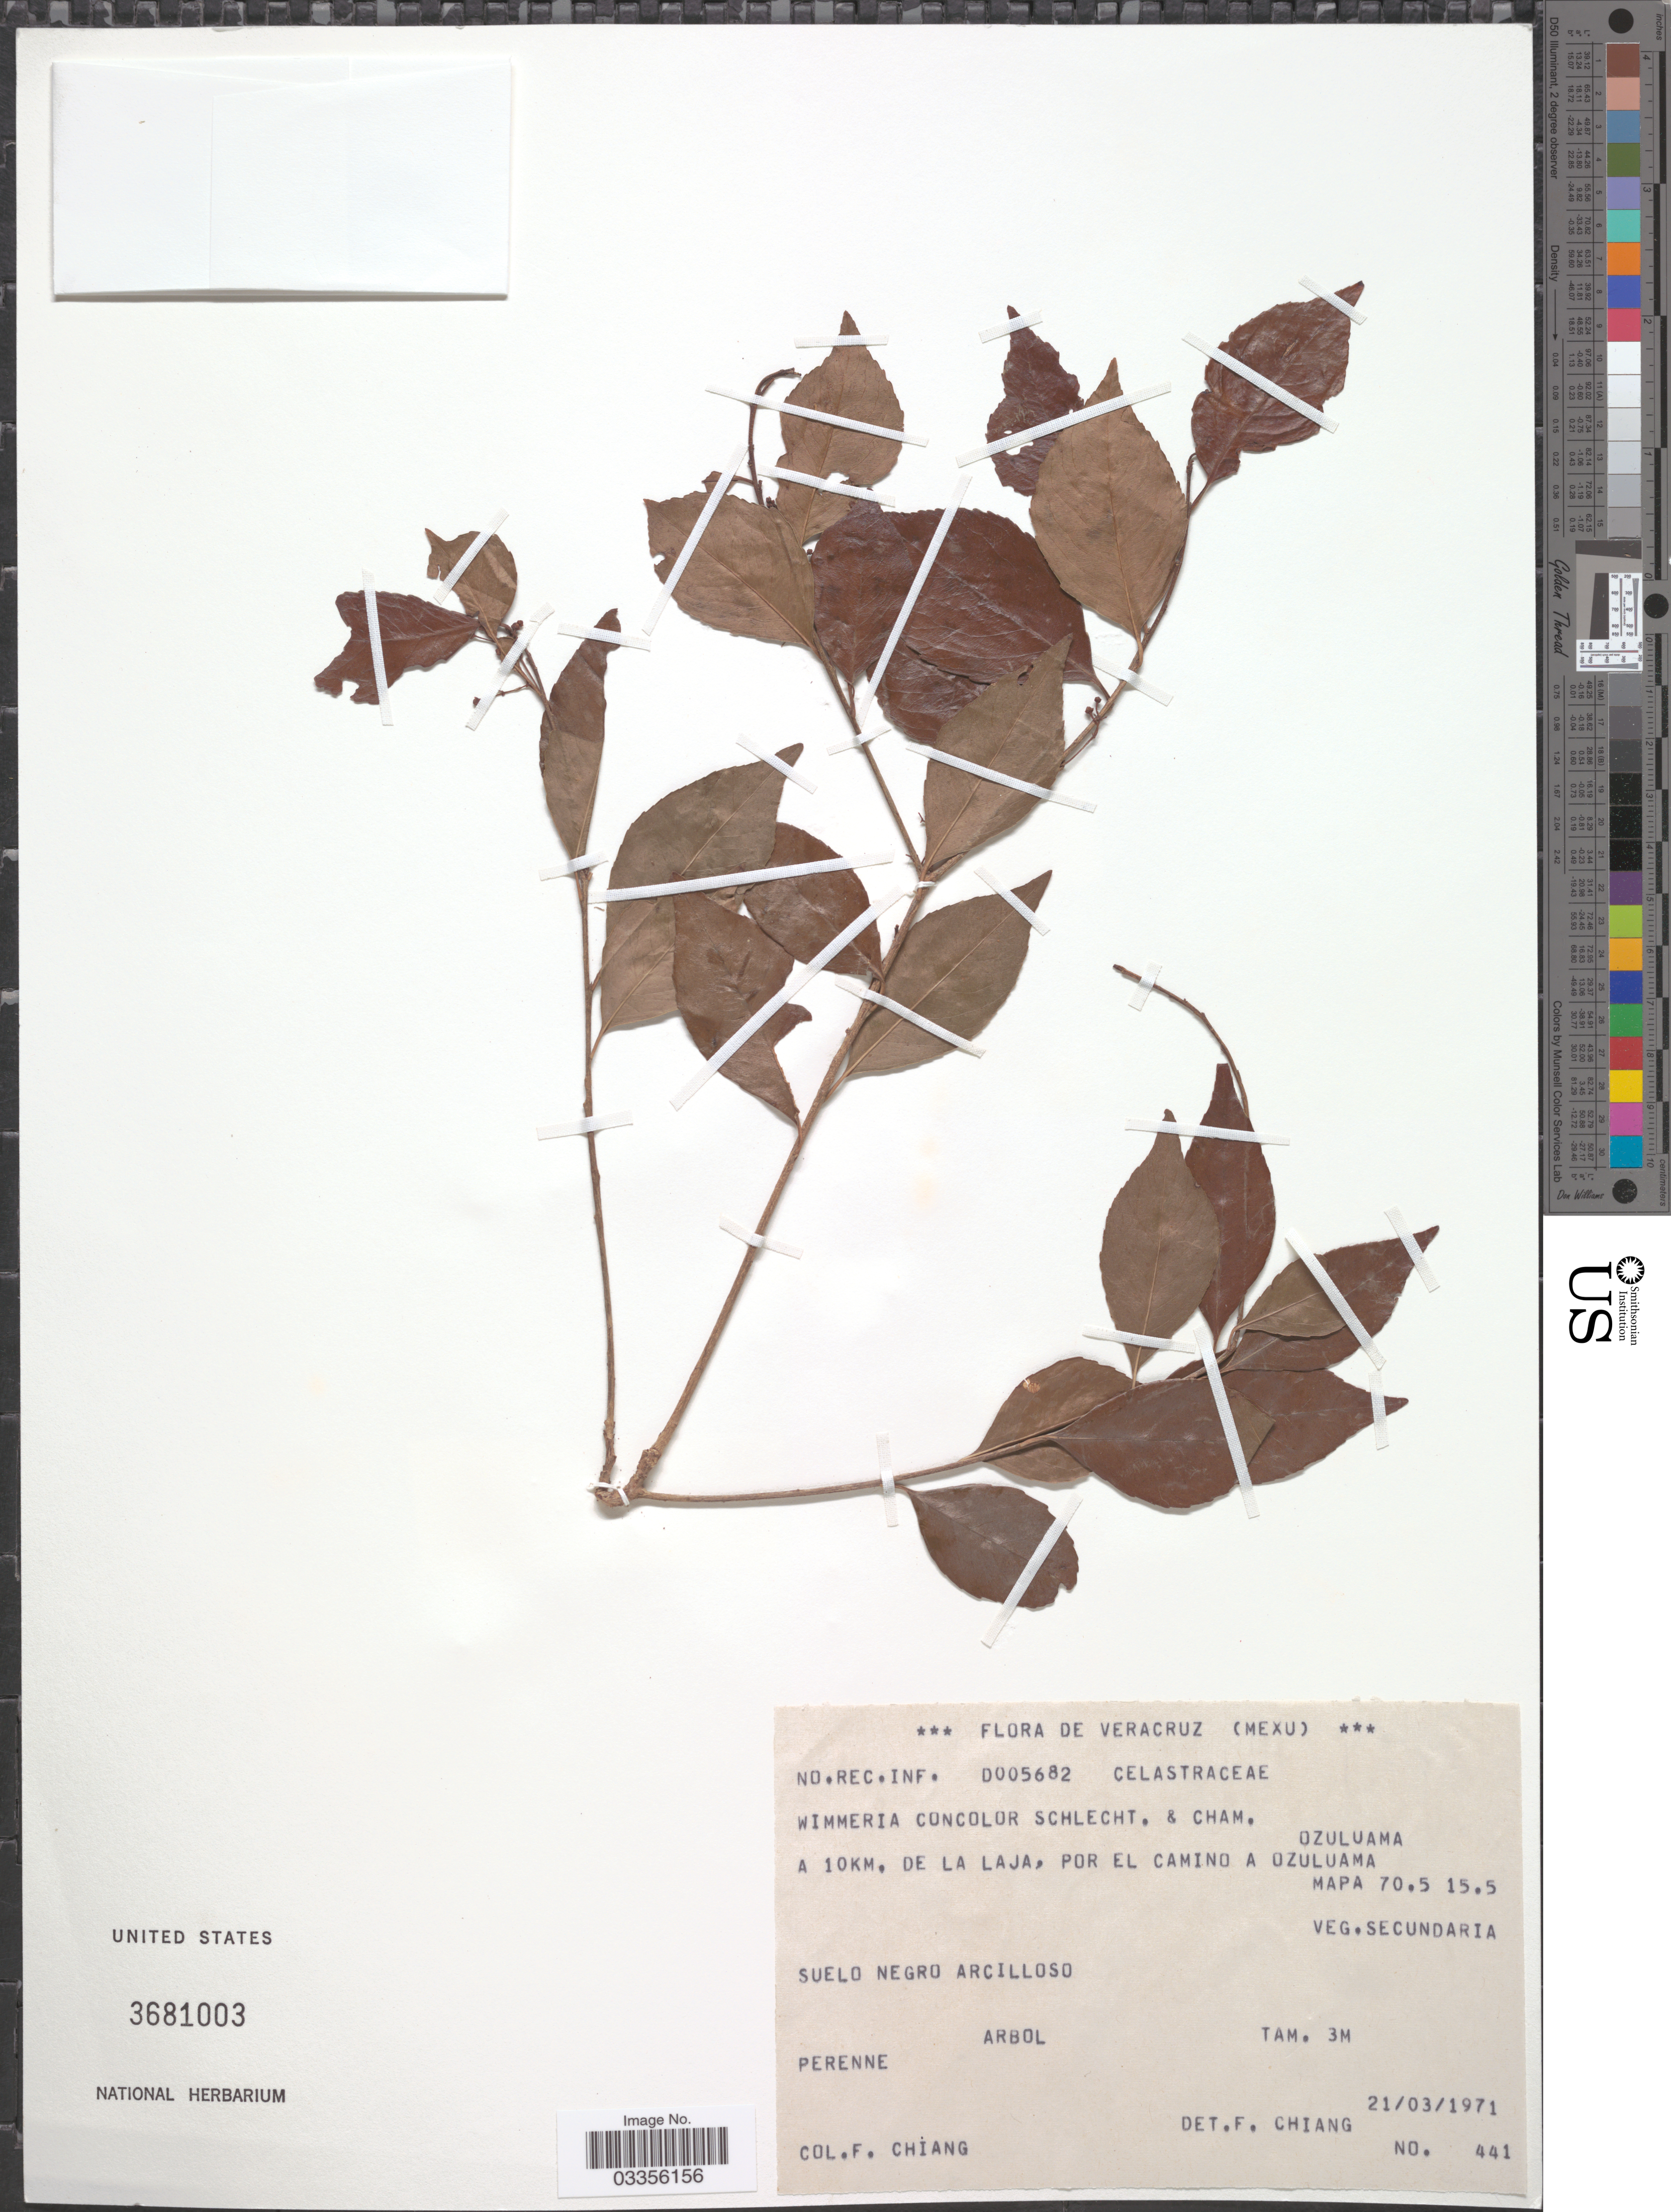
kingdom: Plantae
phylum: Tracheophyta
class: Magnoliopsida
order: Celastrales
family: Celastraceae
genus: Wimmeria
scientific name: Wimmeria concolor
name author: Schltdl. & Cham.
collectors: F. Chiang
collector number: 441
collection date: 1971-03-21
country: Mexico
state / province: Veracruz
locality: Veracruz. A 10KM, de la Laja, por el camino a Ozuluama. MAPA 70.5 15.5.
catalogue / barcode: US 3681003